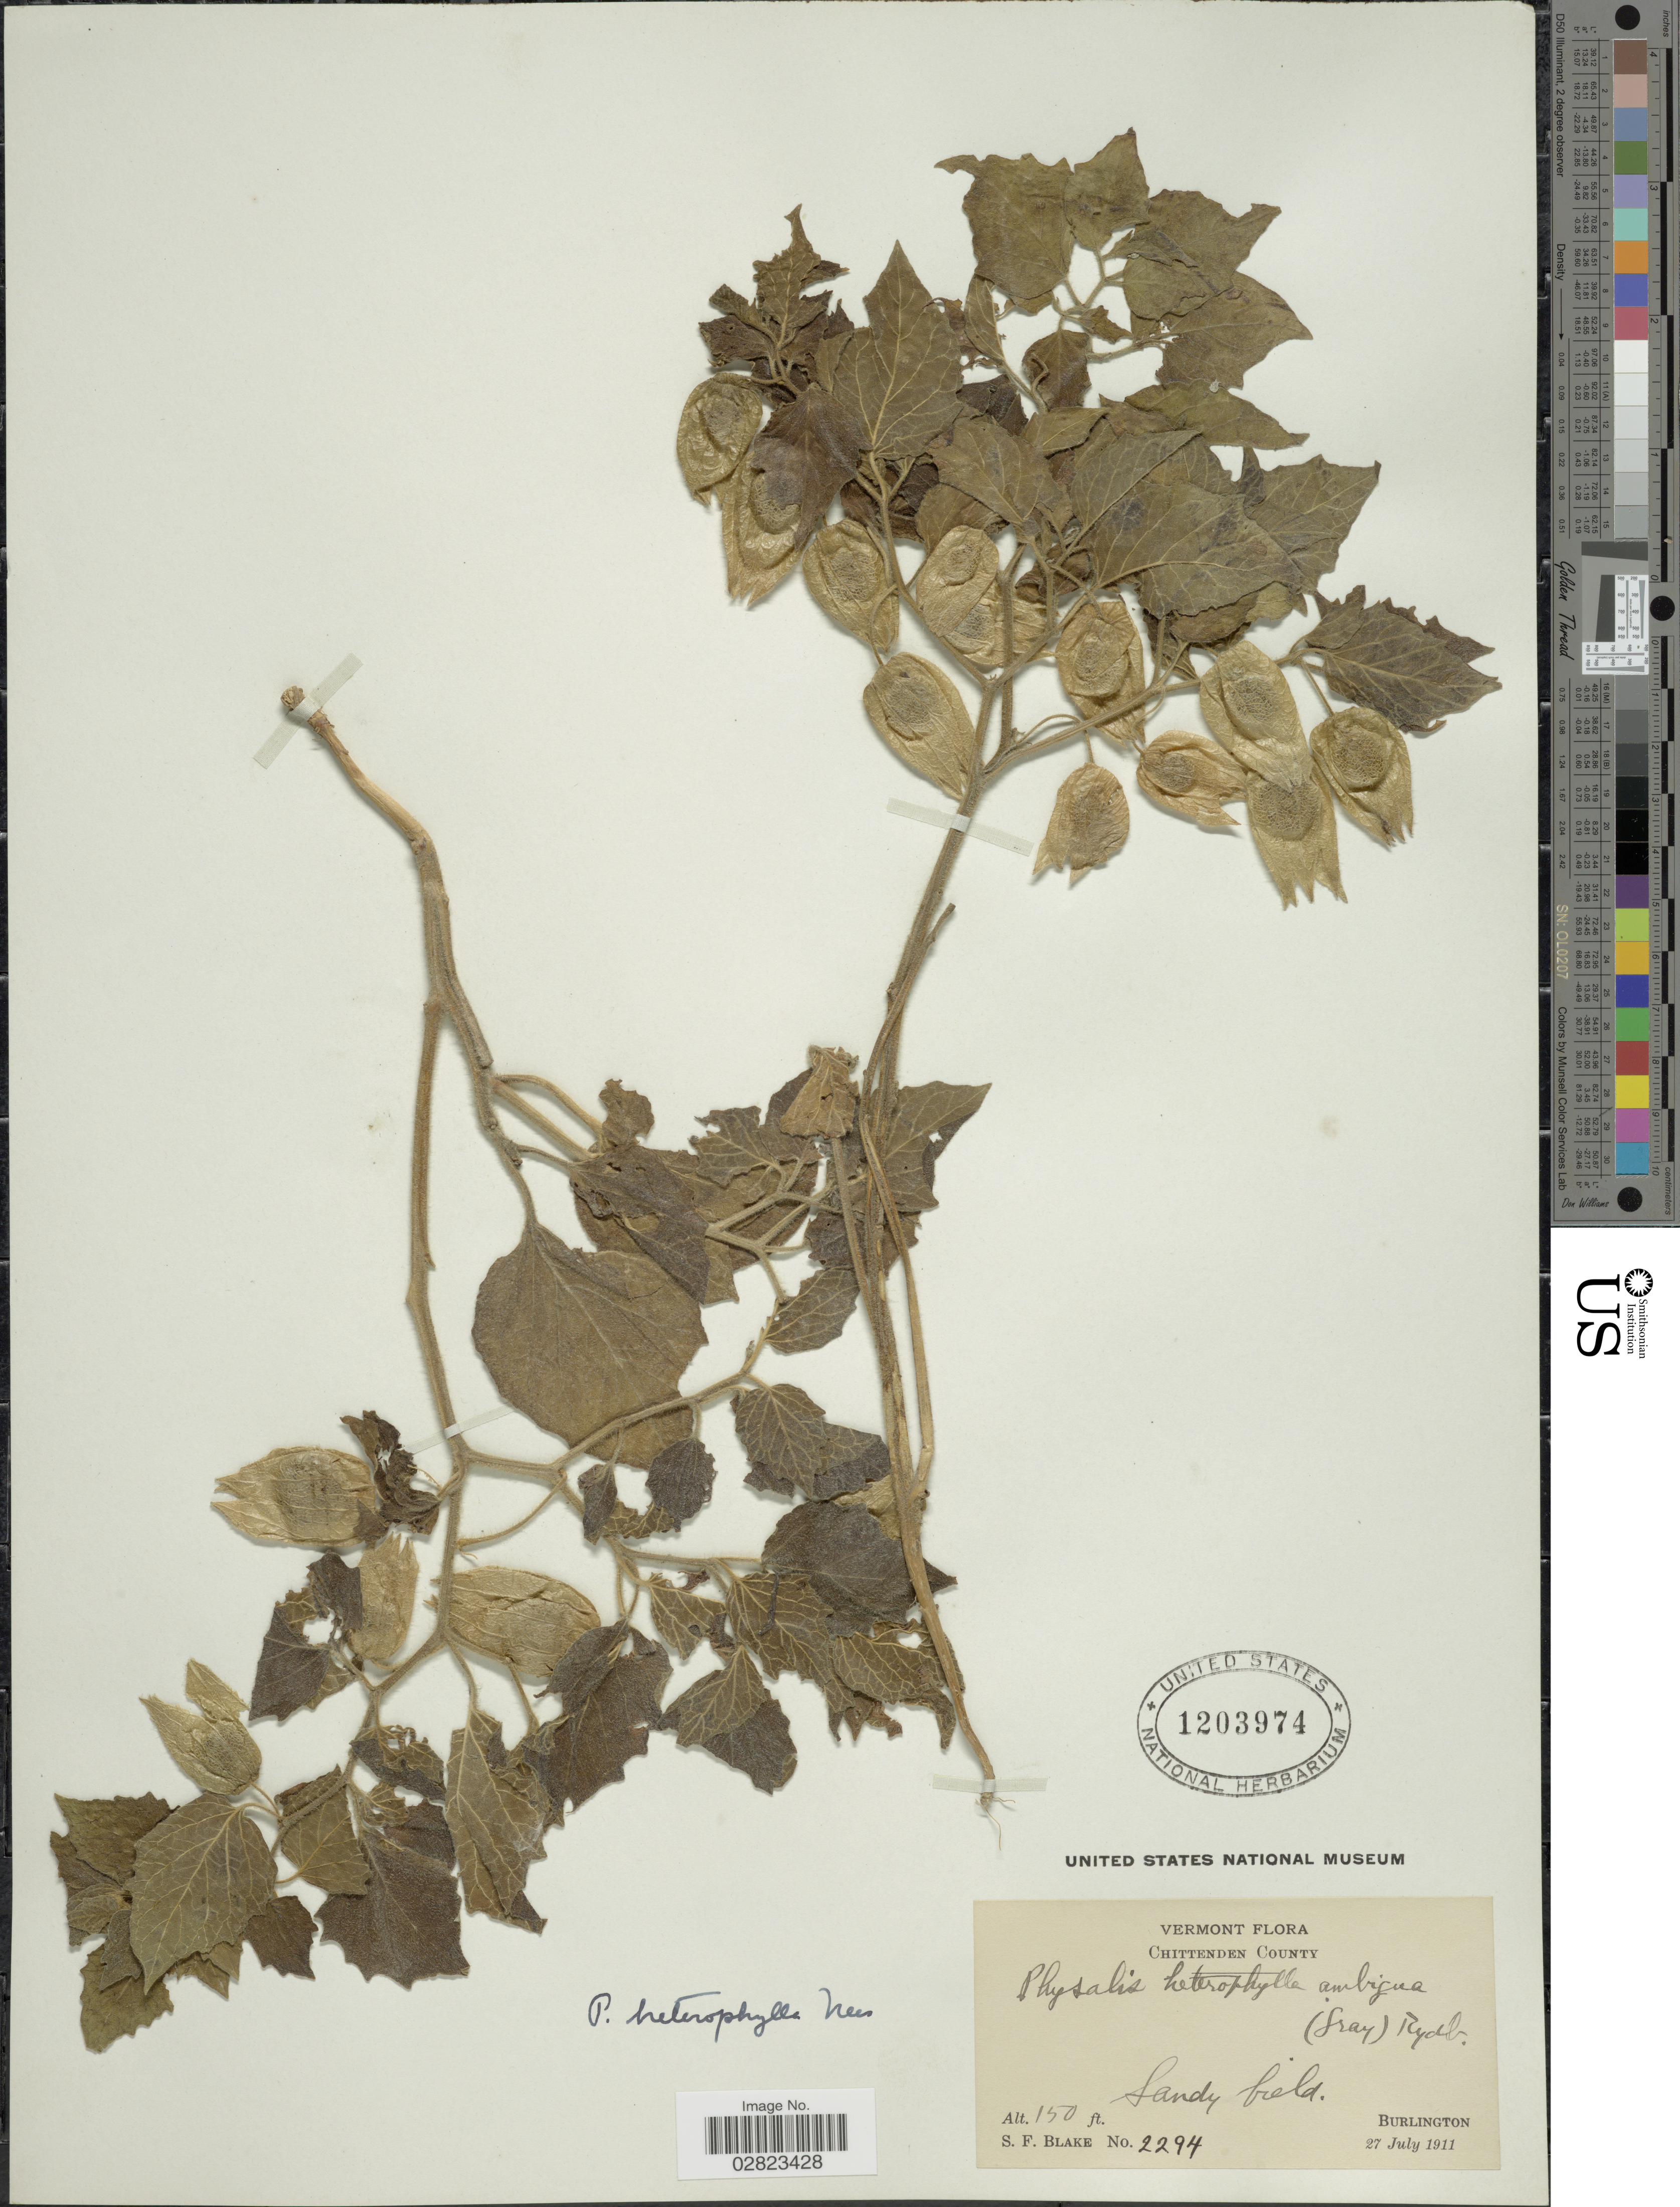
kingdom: Plantae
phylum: Tracheophyta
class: Magnoliopsida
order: Solanales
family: Solanaceae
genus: Physalis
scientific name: Physalis heterophylla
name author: Nees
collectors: S. Blake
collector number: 2294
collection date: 1911-07-27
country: United States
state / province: Vermont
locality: Chittenden County. Burlington.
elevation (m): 46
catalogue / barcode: US 1203974